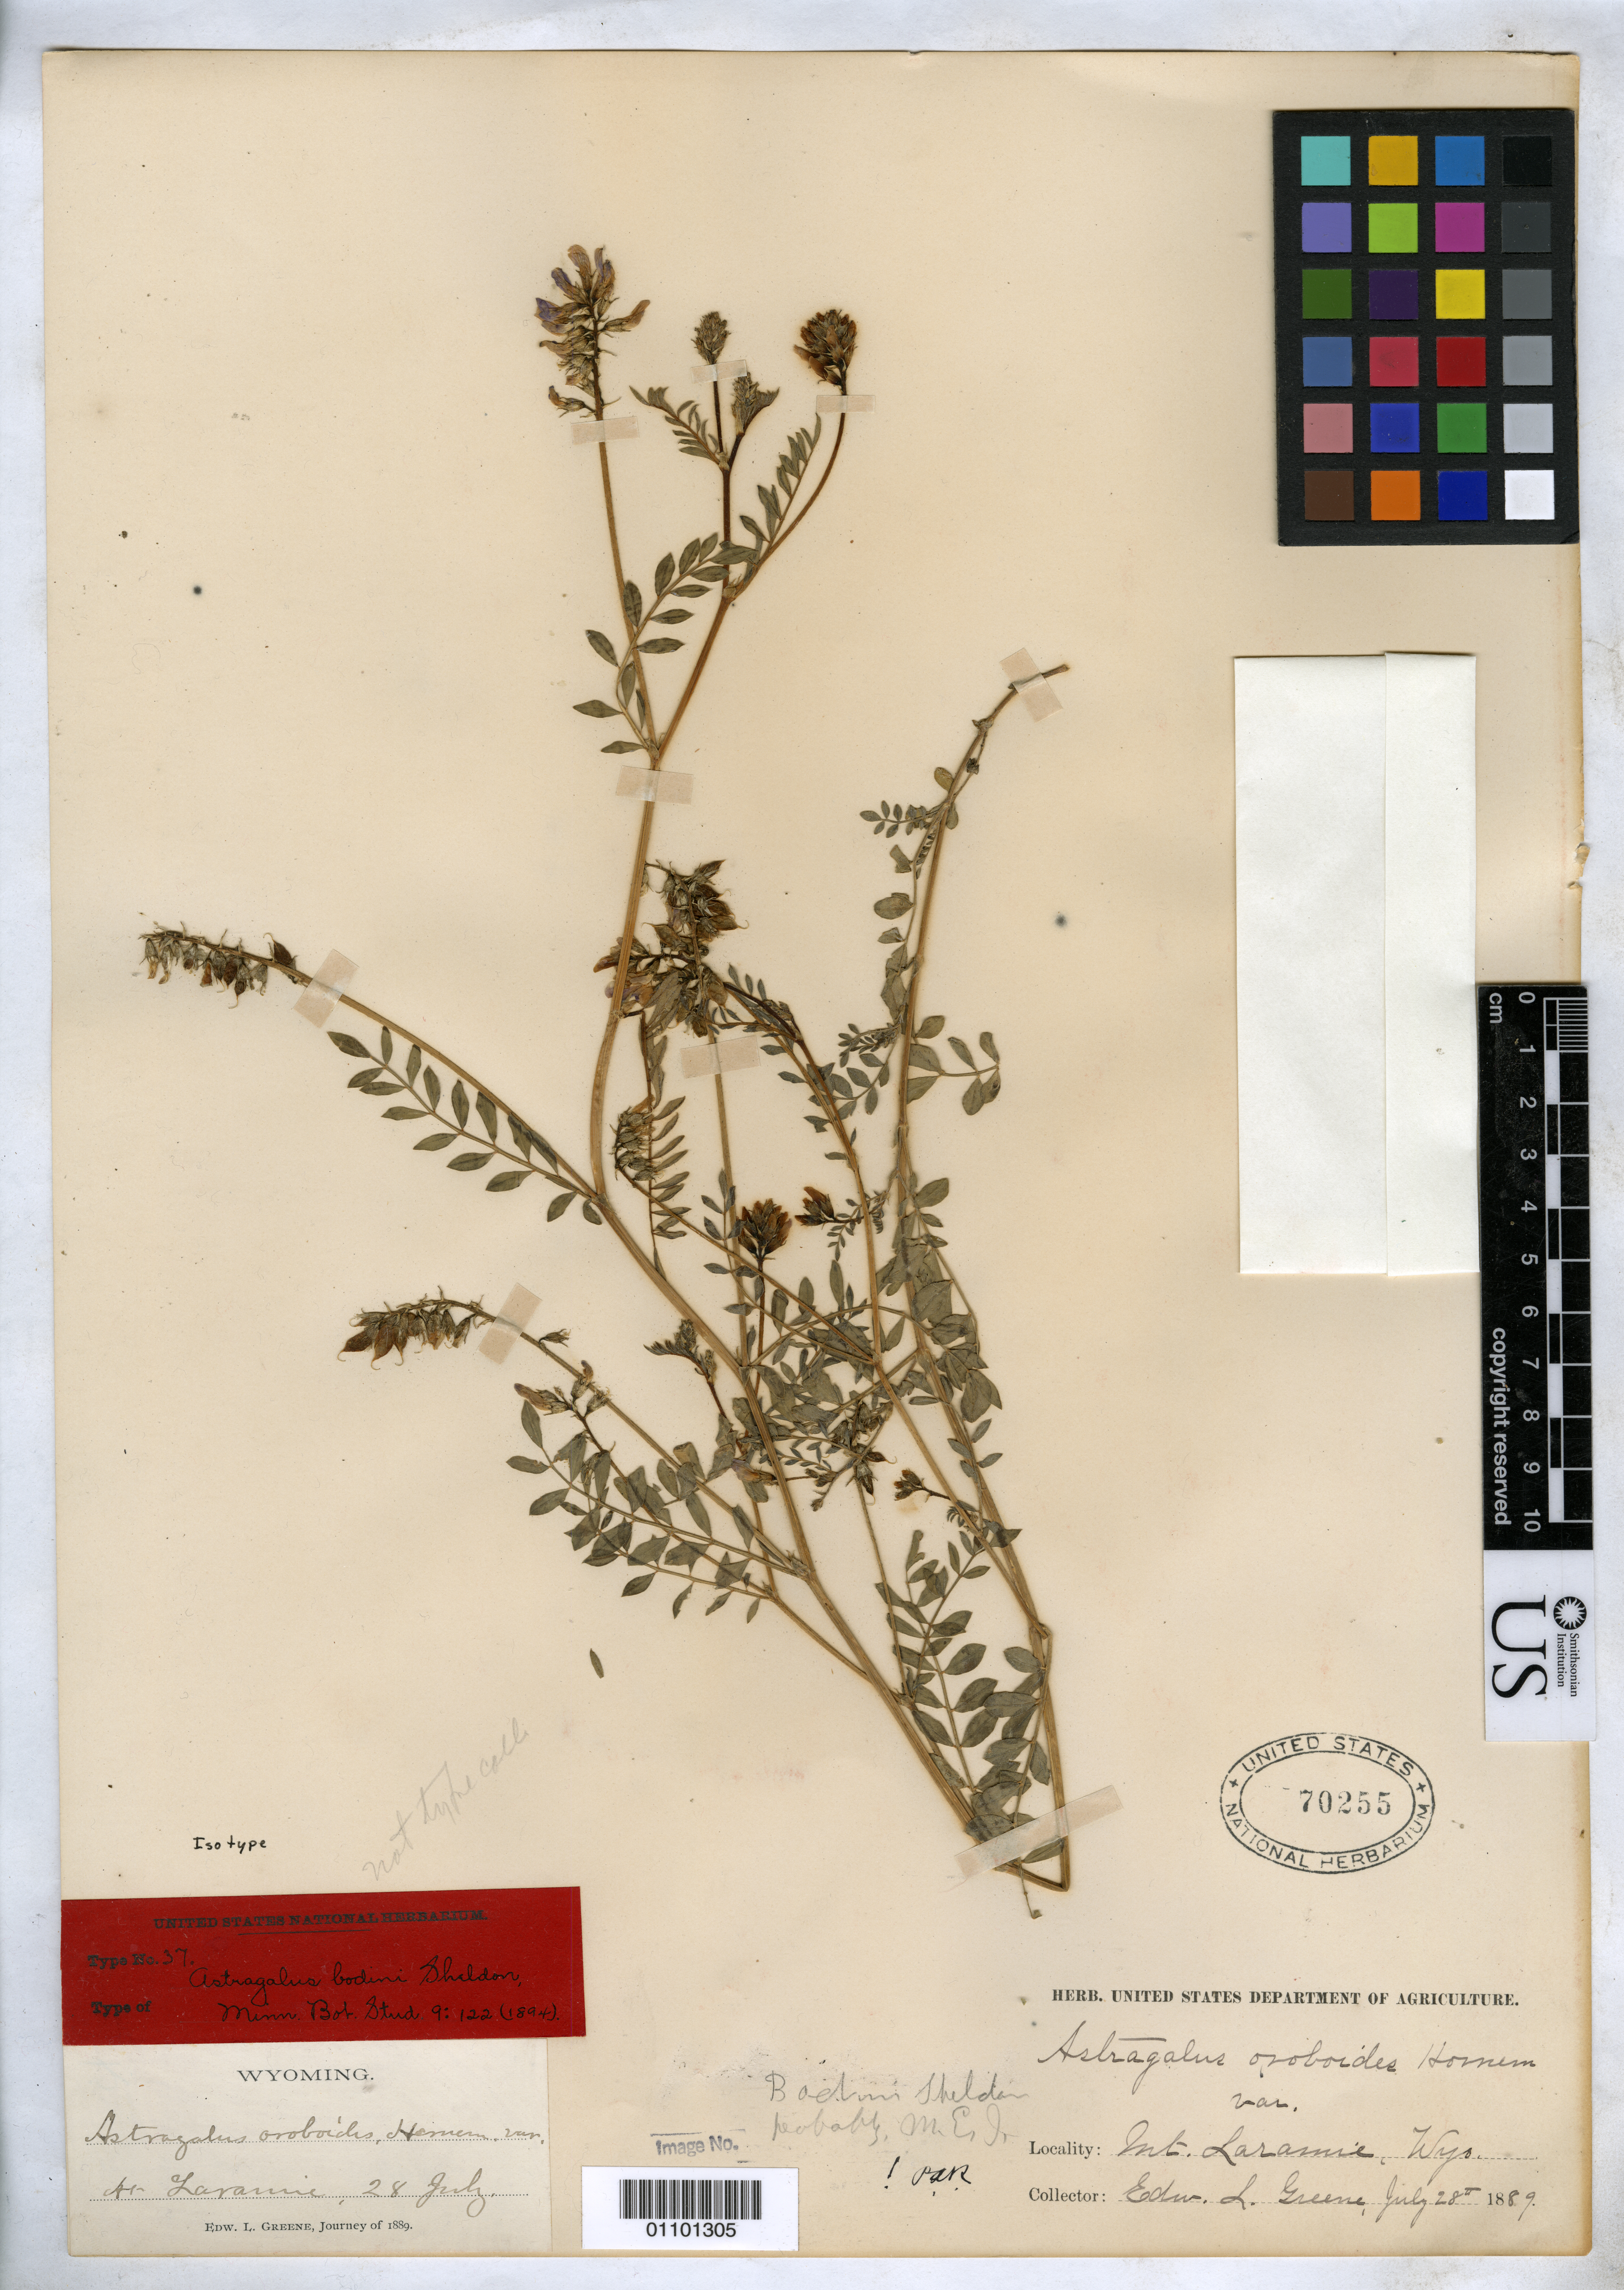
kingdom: Plantae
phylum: Tracheophyta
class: Magnoliopsida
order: Fabales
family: Fabaceae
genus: Astragalus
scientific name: Astragalus bodinii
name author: E. Sheld.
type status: Syntype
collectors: E. L. Greene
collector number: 37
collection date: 1889-07-28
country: United States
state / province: Wyoming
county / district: Laramie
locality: Mt. Laramie.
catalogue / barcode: US 70255